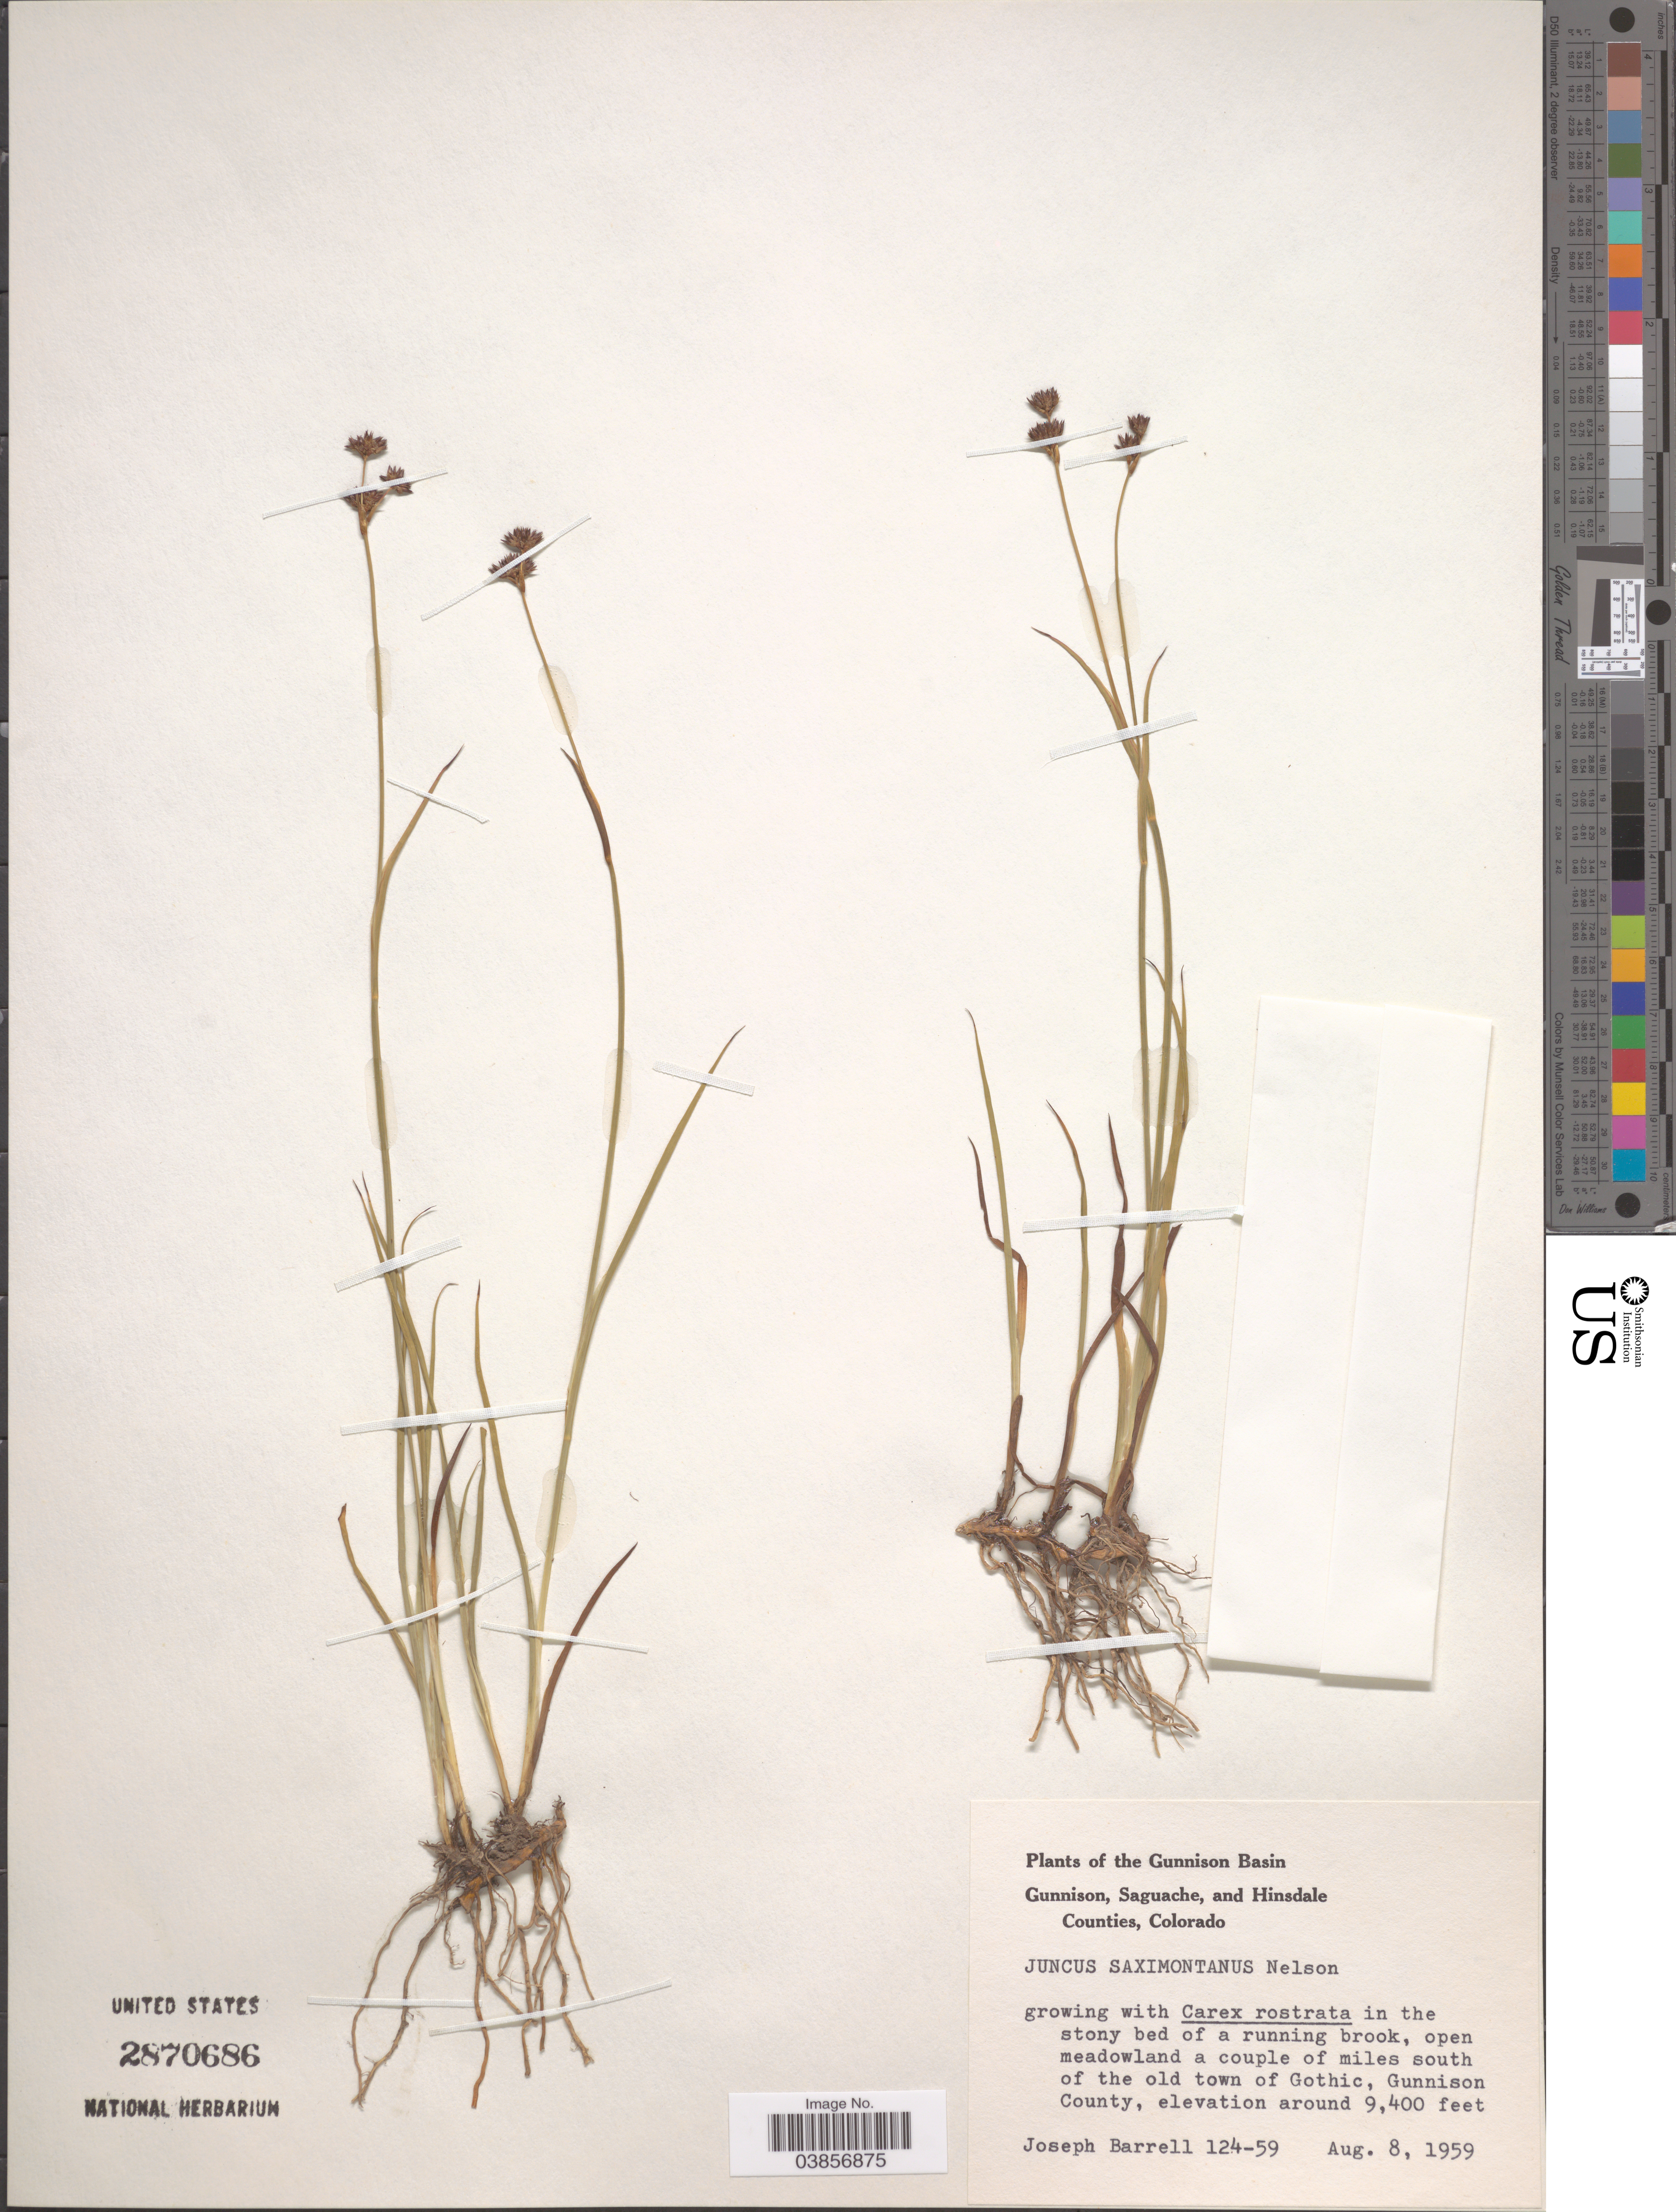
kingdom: Plantae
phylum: Tracheophyta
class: Liliopsida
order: Poales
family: Juncaceae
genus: Juncus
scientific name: Juncus saximontanus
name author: A. Nelson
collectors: J. Barrell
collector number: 124-59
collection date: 1959-08-08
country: United States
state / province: Colorado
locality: The Gunnison Basin. A couple of miles south of the old town of Gothic, Gunnison County.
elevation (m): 2865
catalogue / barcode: US 2870686